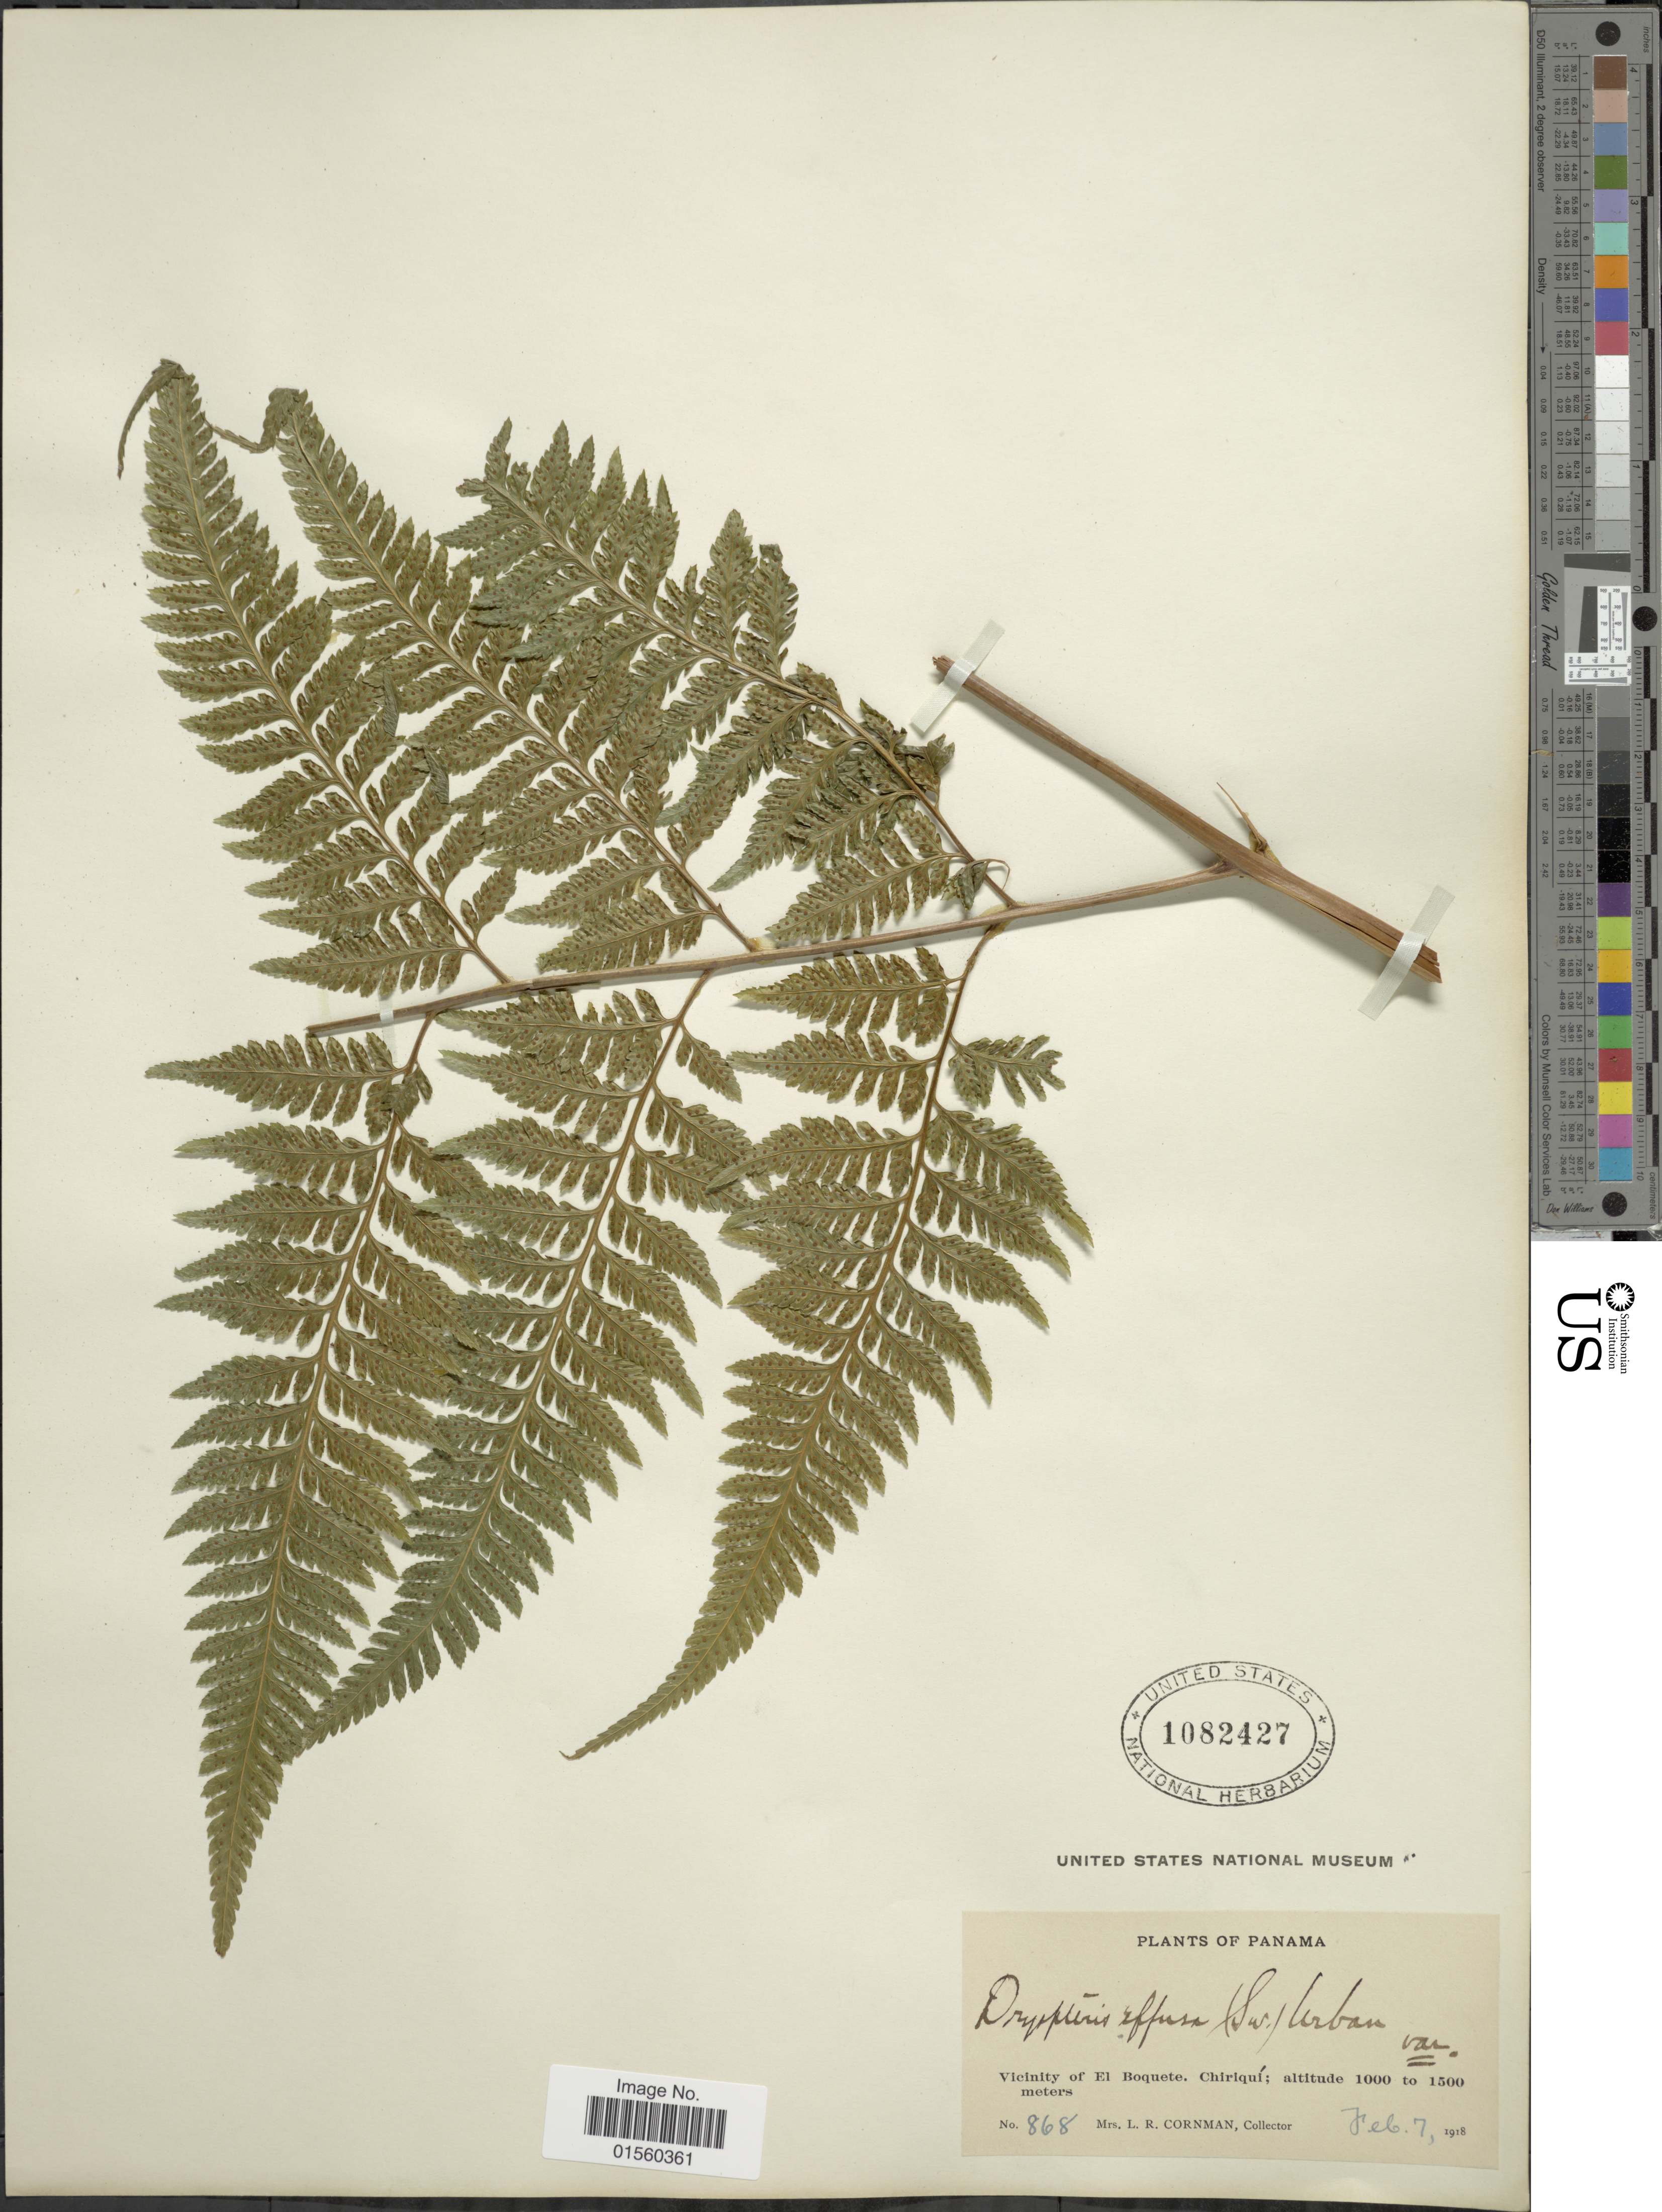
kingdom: Plantae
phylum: Tracheophyta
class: Polypodiopsida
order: Polypodiales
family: Dryopteridaceae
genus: Parapolystichum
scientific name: Parapolystichum effusum var. effusum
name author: (Sw.) Ching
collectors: L. Cornman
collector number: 868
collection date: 1918-02-07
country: Panama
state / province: Chiriqui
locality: Vicinity of El Boquete, Chiriqui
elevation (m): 1000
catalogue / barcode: US 1082427